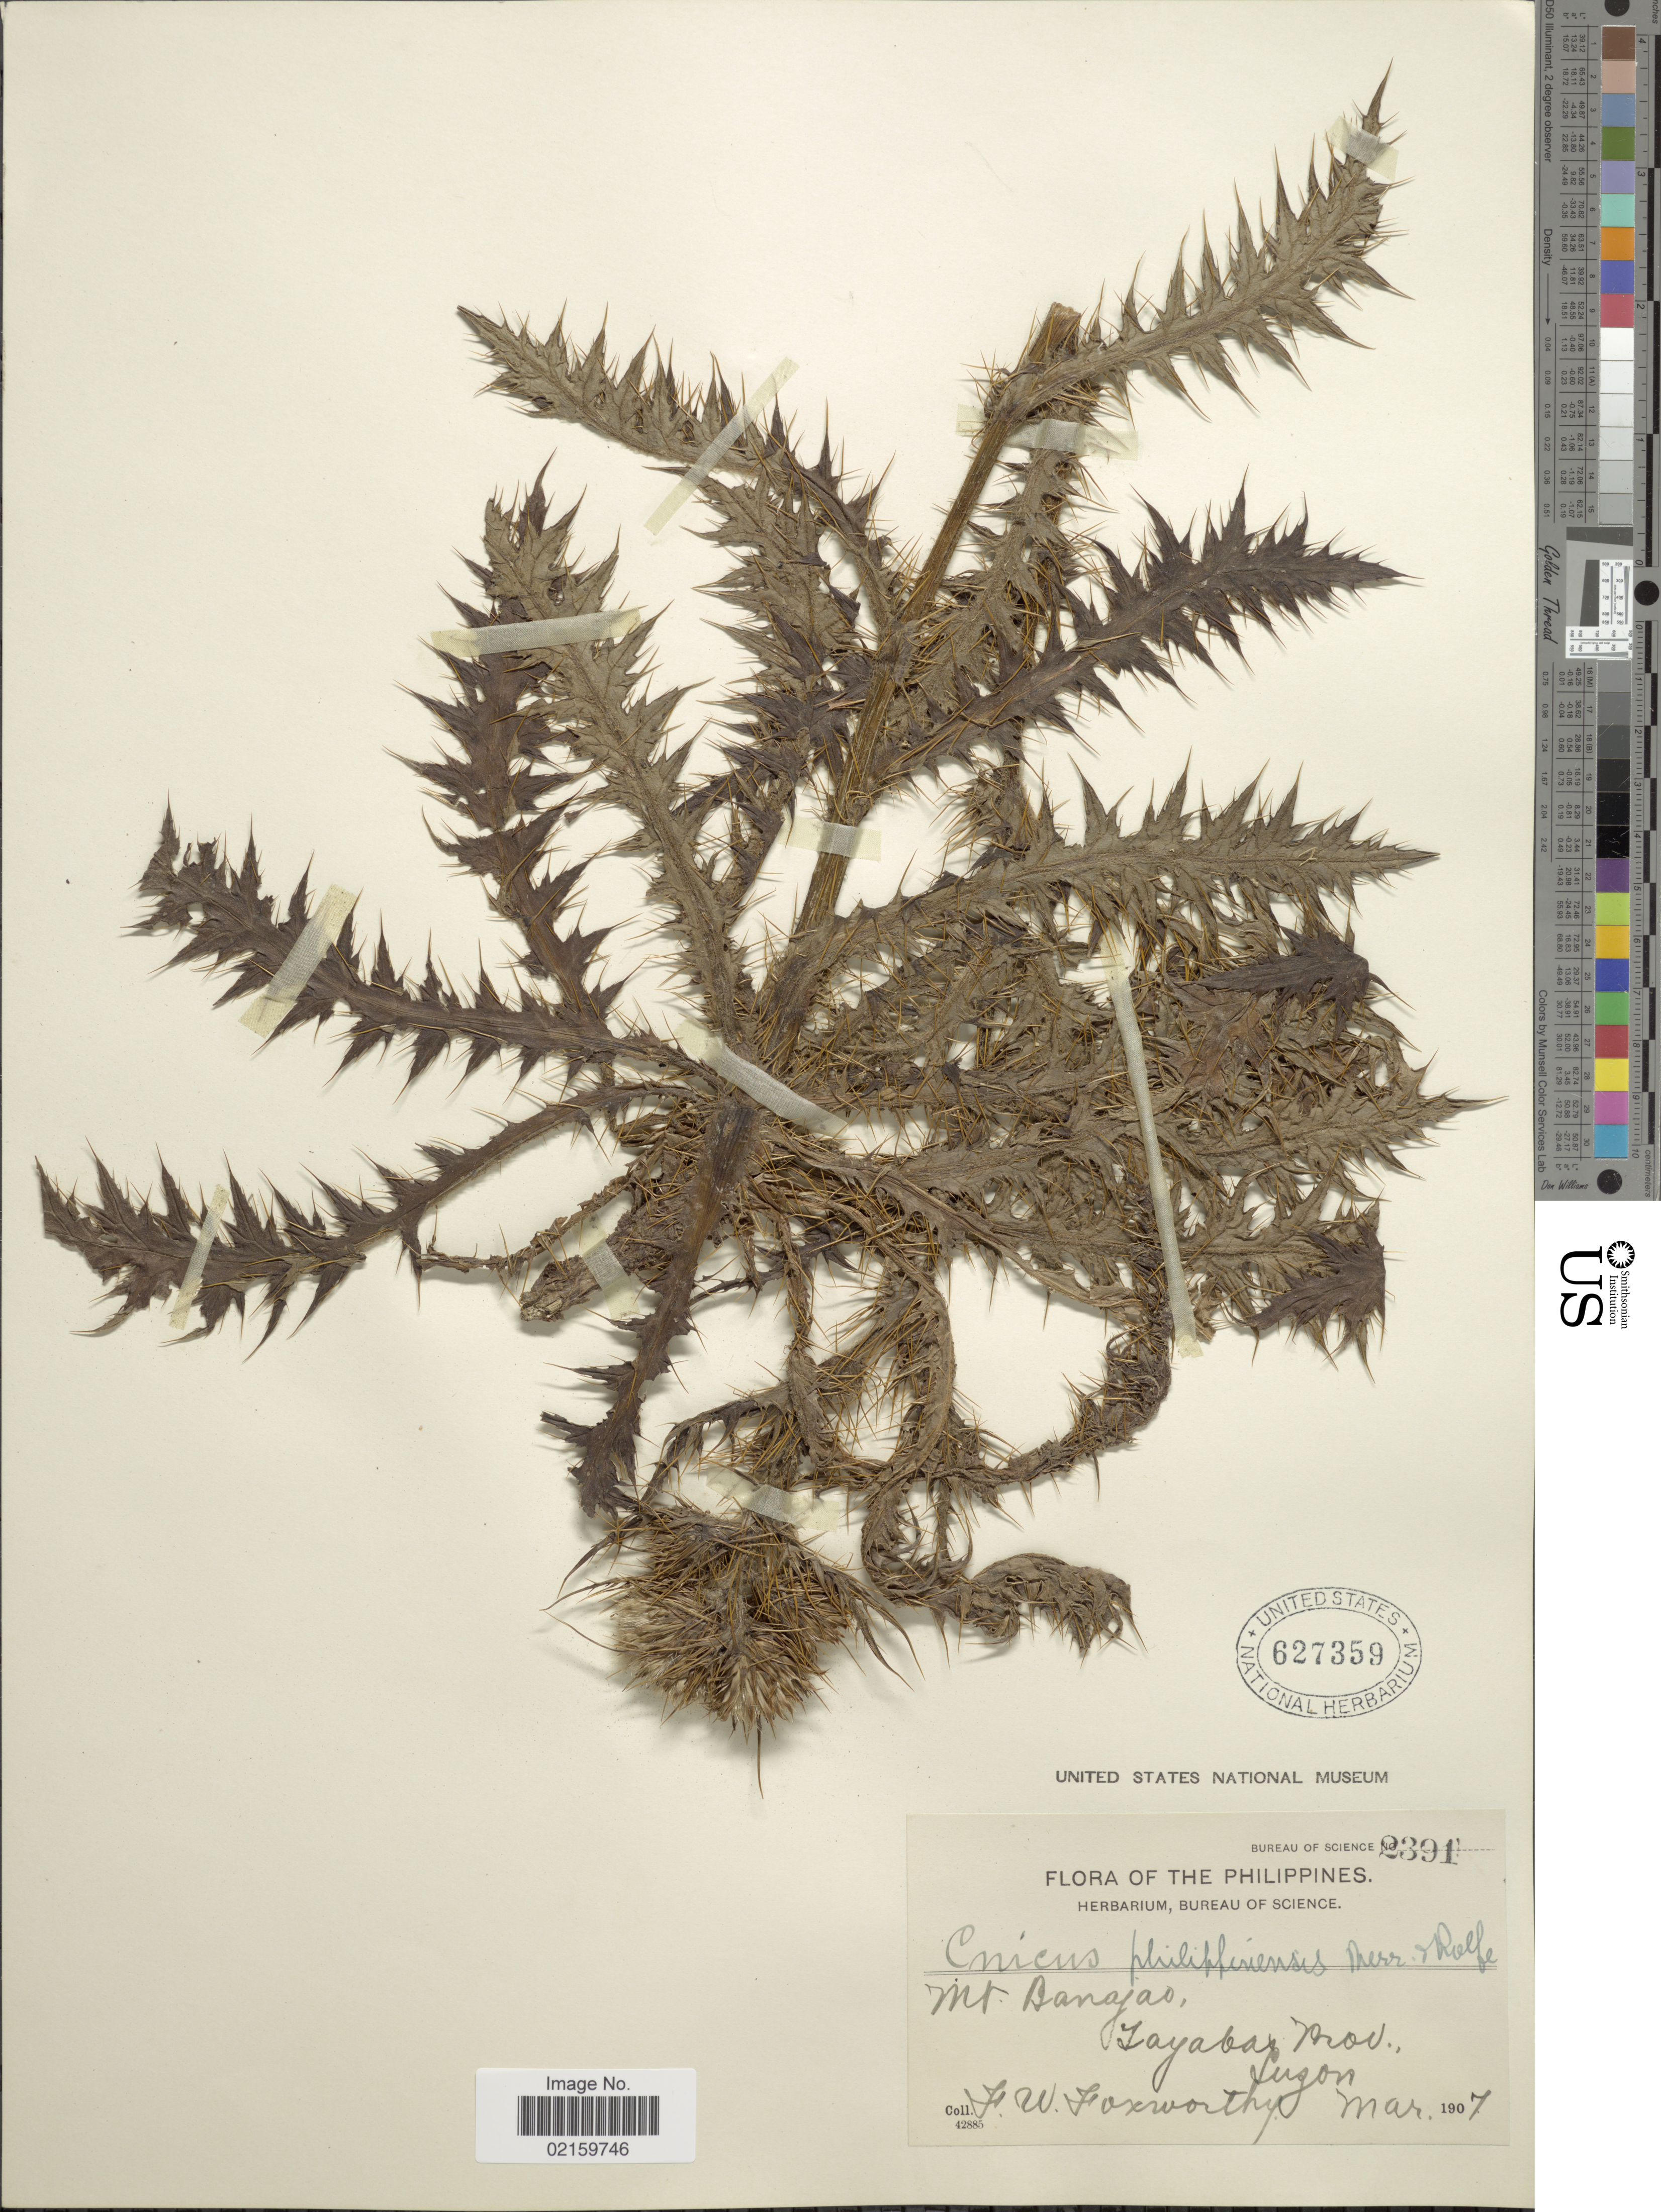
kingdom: Plantae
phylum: Tracheophyta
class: Magnoliopsida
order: Asterales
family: Asteraceae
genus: Cirsium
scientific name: Cirsium luzoniense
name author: Merr.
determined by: Strong, Mark T., (BOT), Smithsonian Institution - National Museum of Natural History (UNITED STATES)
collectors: F. W. Foxworthy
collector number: Bureau of Science 2391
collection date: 1907-03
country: Philippines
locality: Mount Banahaw, Tayabax. Prov. Luzon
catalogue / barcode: US 627359